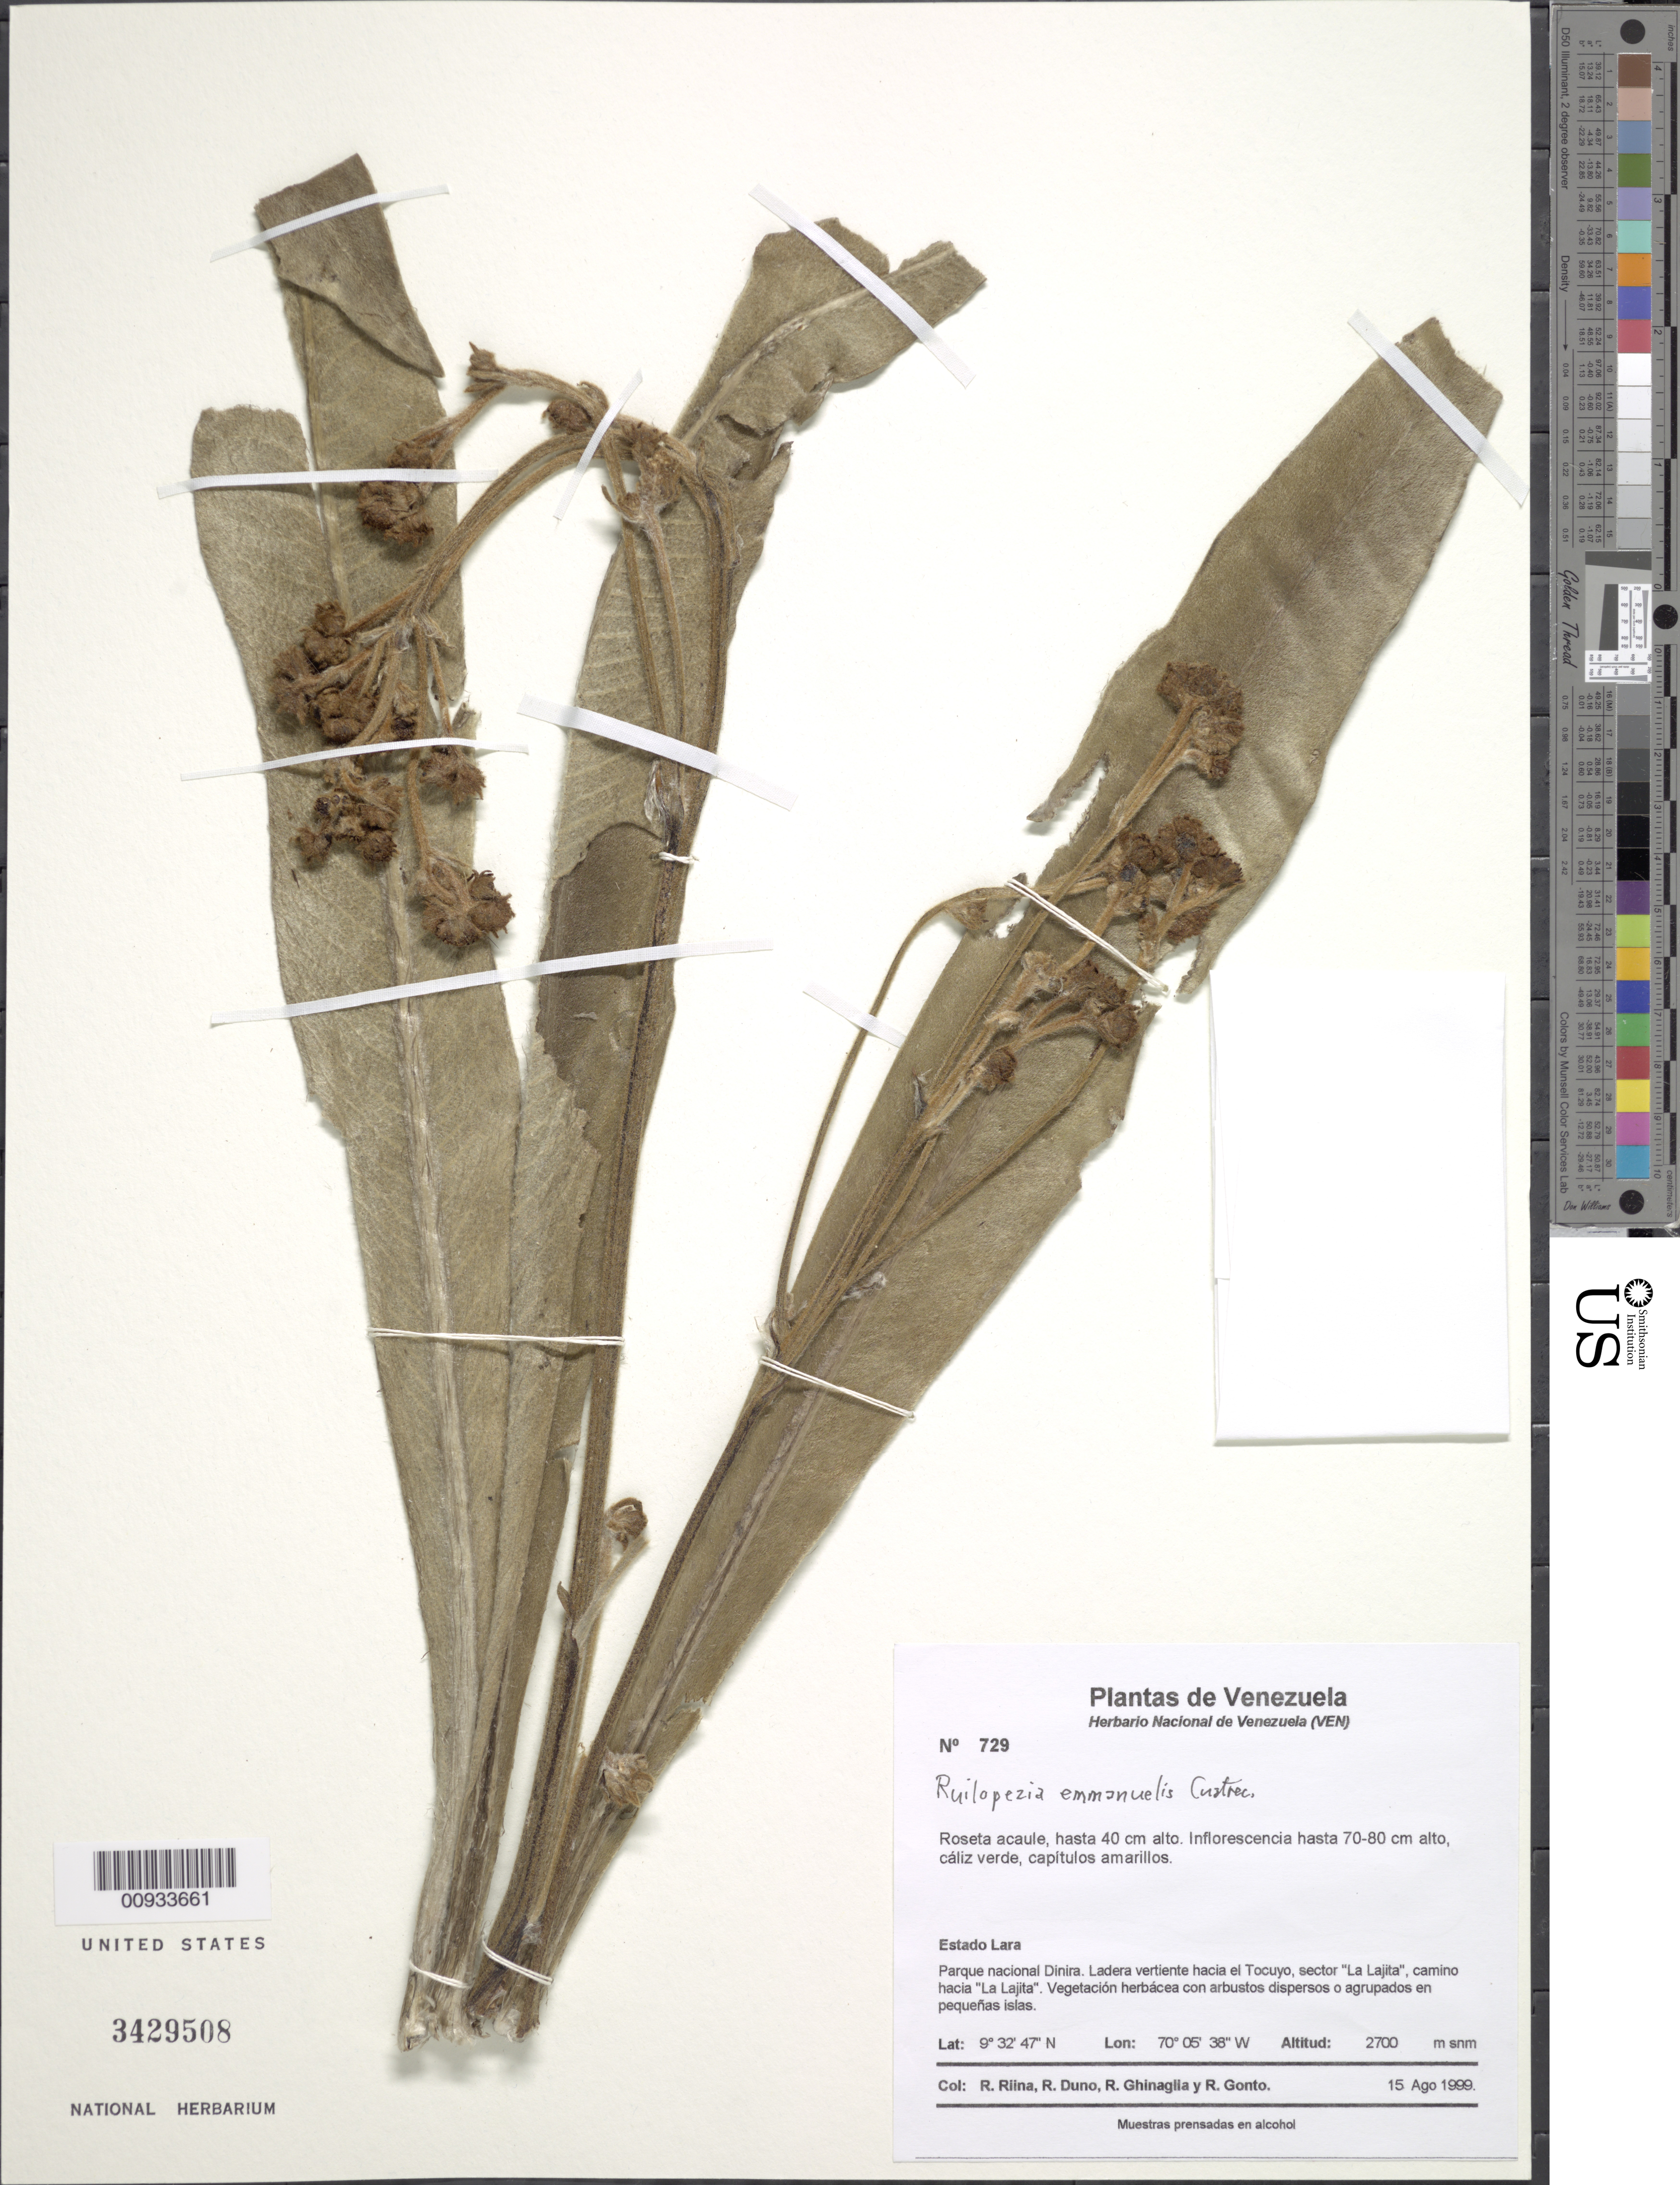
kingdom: Plantae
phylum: Tracheophyta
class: Magnoliopsida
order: Asterales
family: Asteraceae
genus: Ruilopezia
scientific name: Ruilopezia emmanuelis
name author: Cuatrec.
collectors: R. Riina, R. Duno de Stefano, R. Ghinaglia & R. Gonto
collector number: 729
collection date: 1999-08-15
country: Venezuela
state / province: Lara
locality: Parque nacional Dinira. Ladera vertiente hacia el Tocuyo, sector "La Lajita", camino hacia "La Lajita".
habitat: Vegetación herbácea con arbustos dispersos o agrupados en pequeñas islas.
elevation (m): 2700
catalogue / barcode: US 3429508